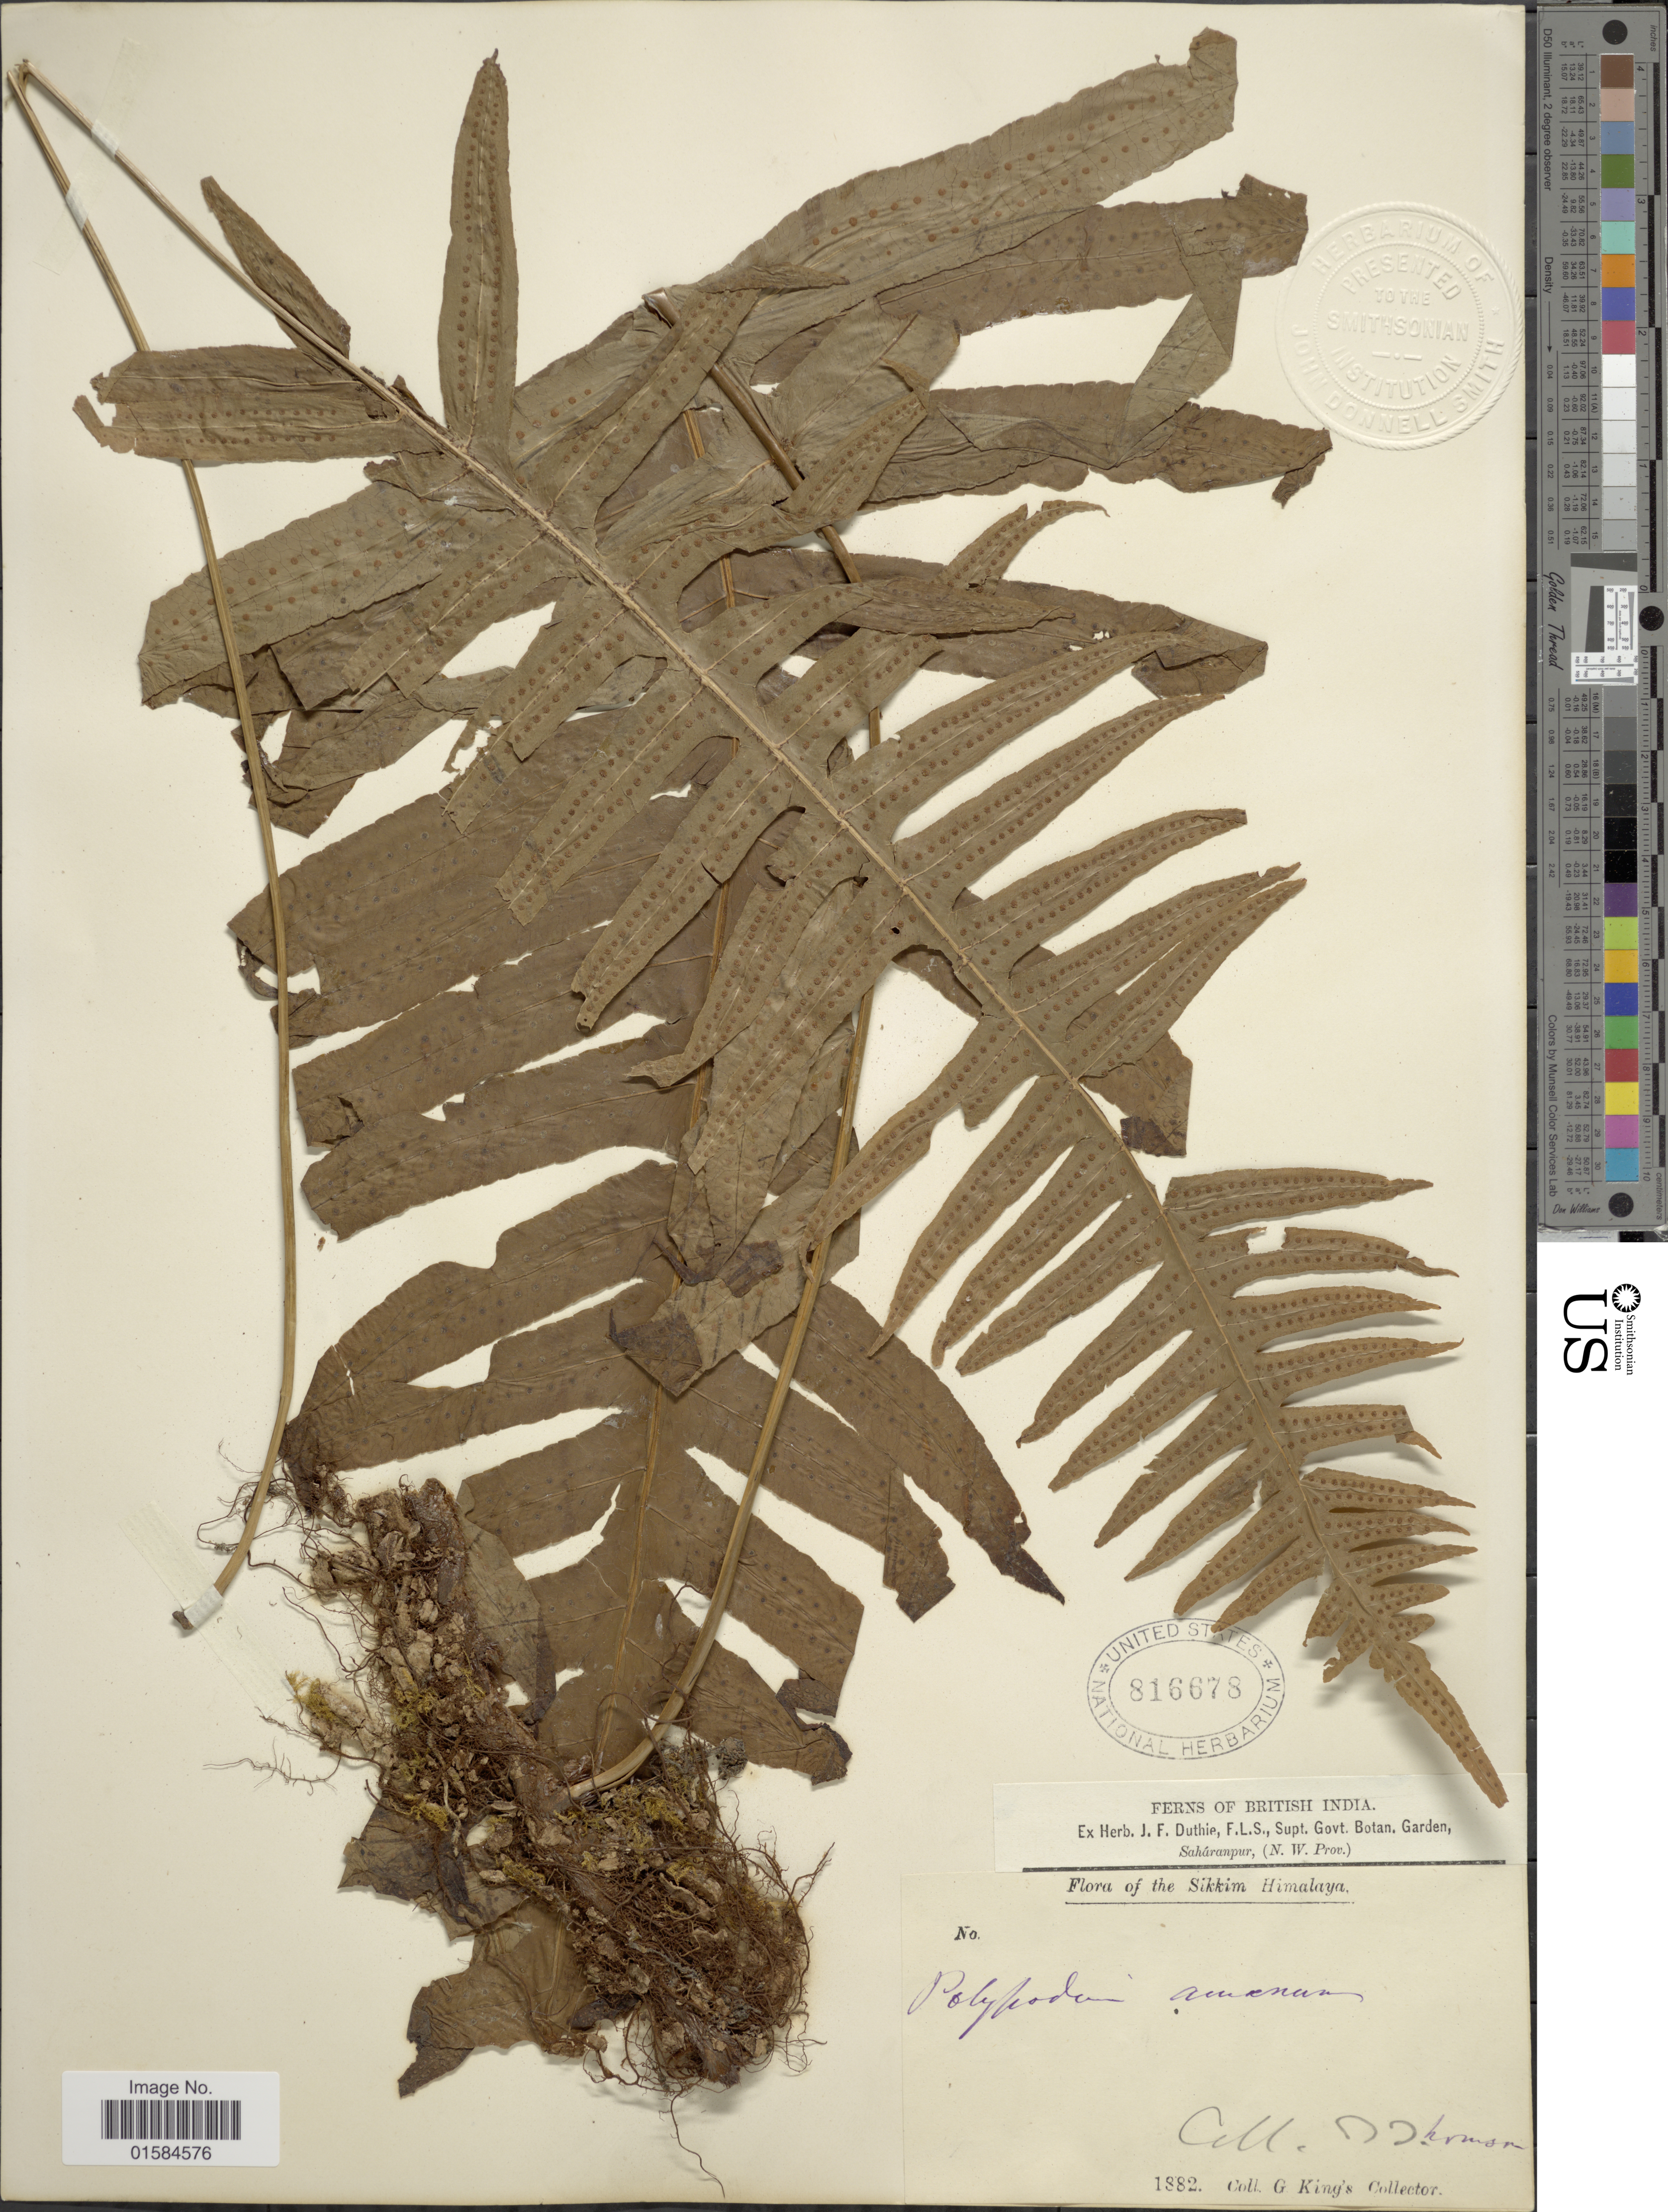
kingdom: Plantae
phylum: Tracheophyta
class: Polypodiopsida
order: Polypodiales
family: Polypodiaceae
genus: Goniophlebium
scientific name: Goniophlebium amoenum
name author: (Wall. ex Mett.) J. Sm.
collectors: Dr. King's collector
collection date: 1882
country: India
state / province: Sikkim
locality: British India, Sikkim, Himalaya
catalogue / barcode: US 816678